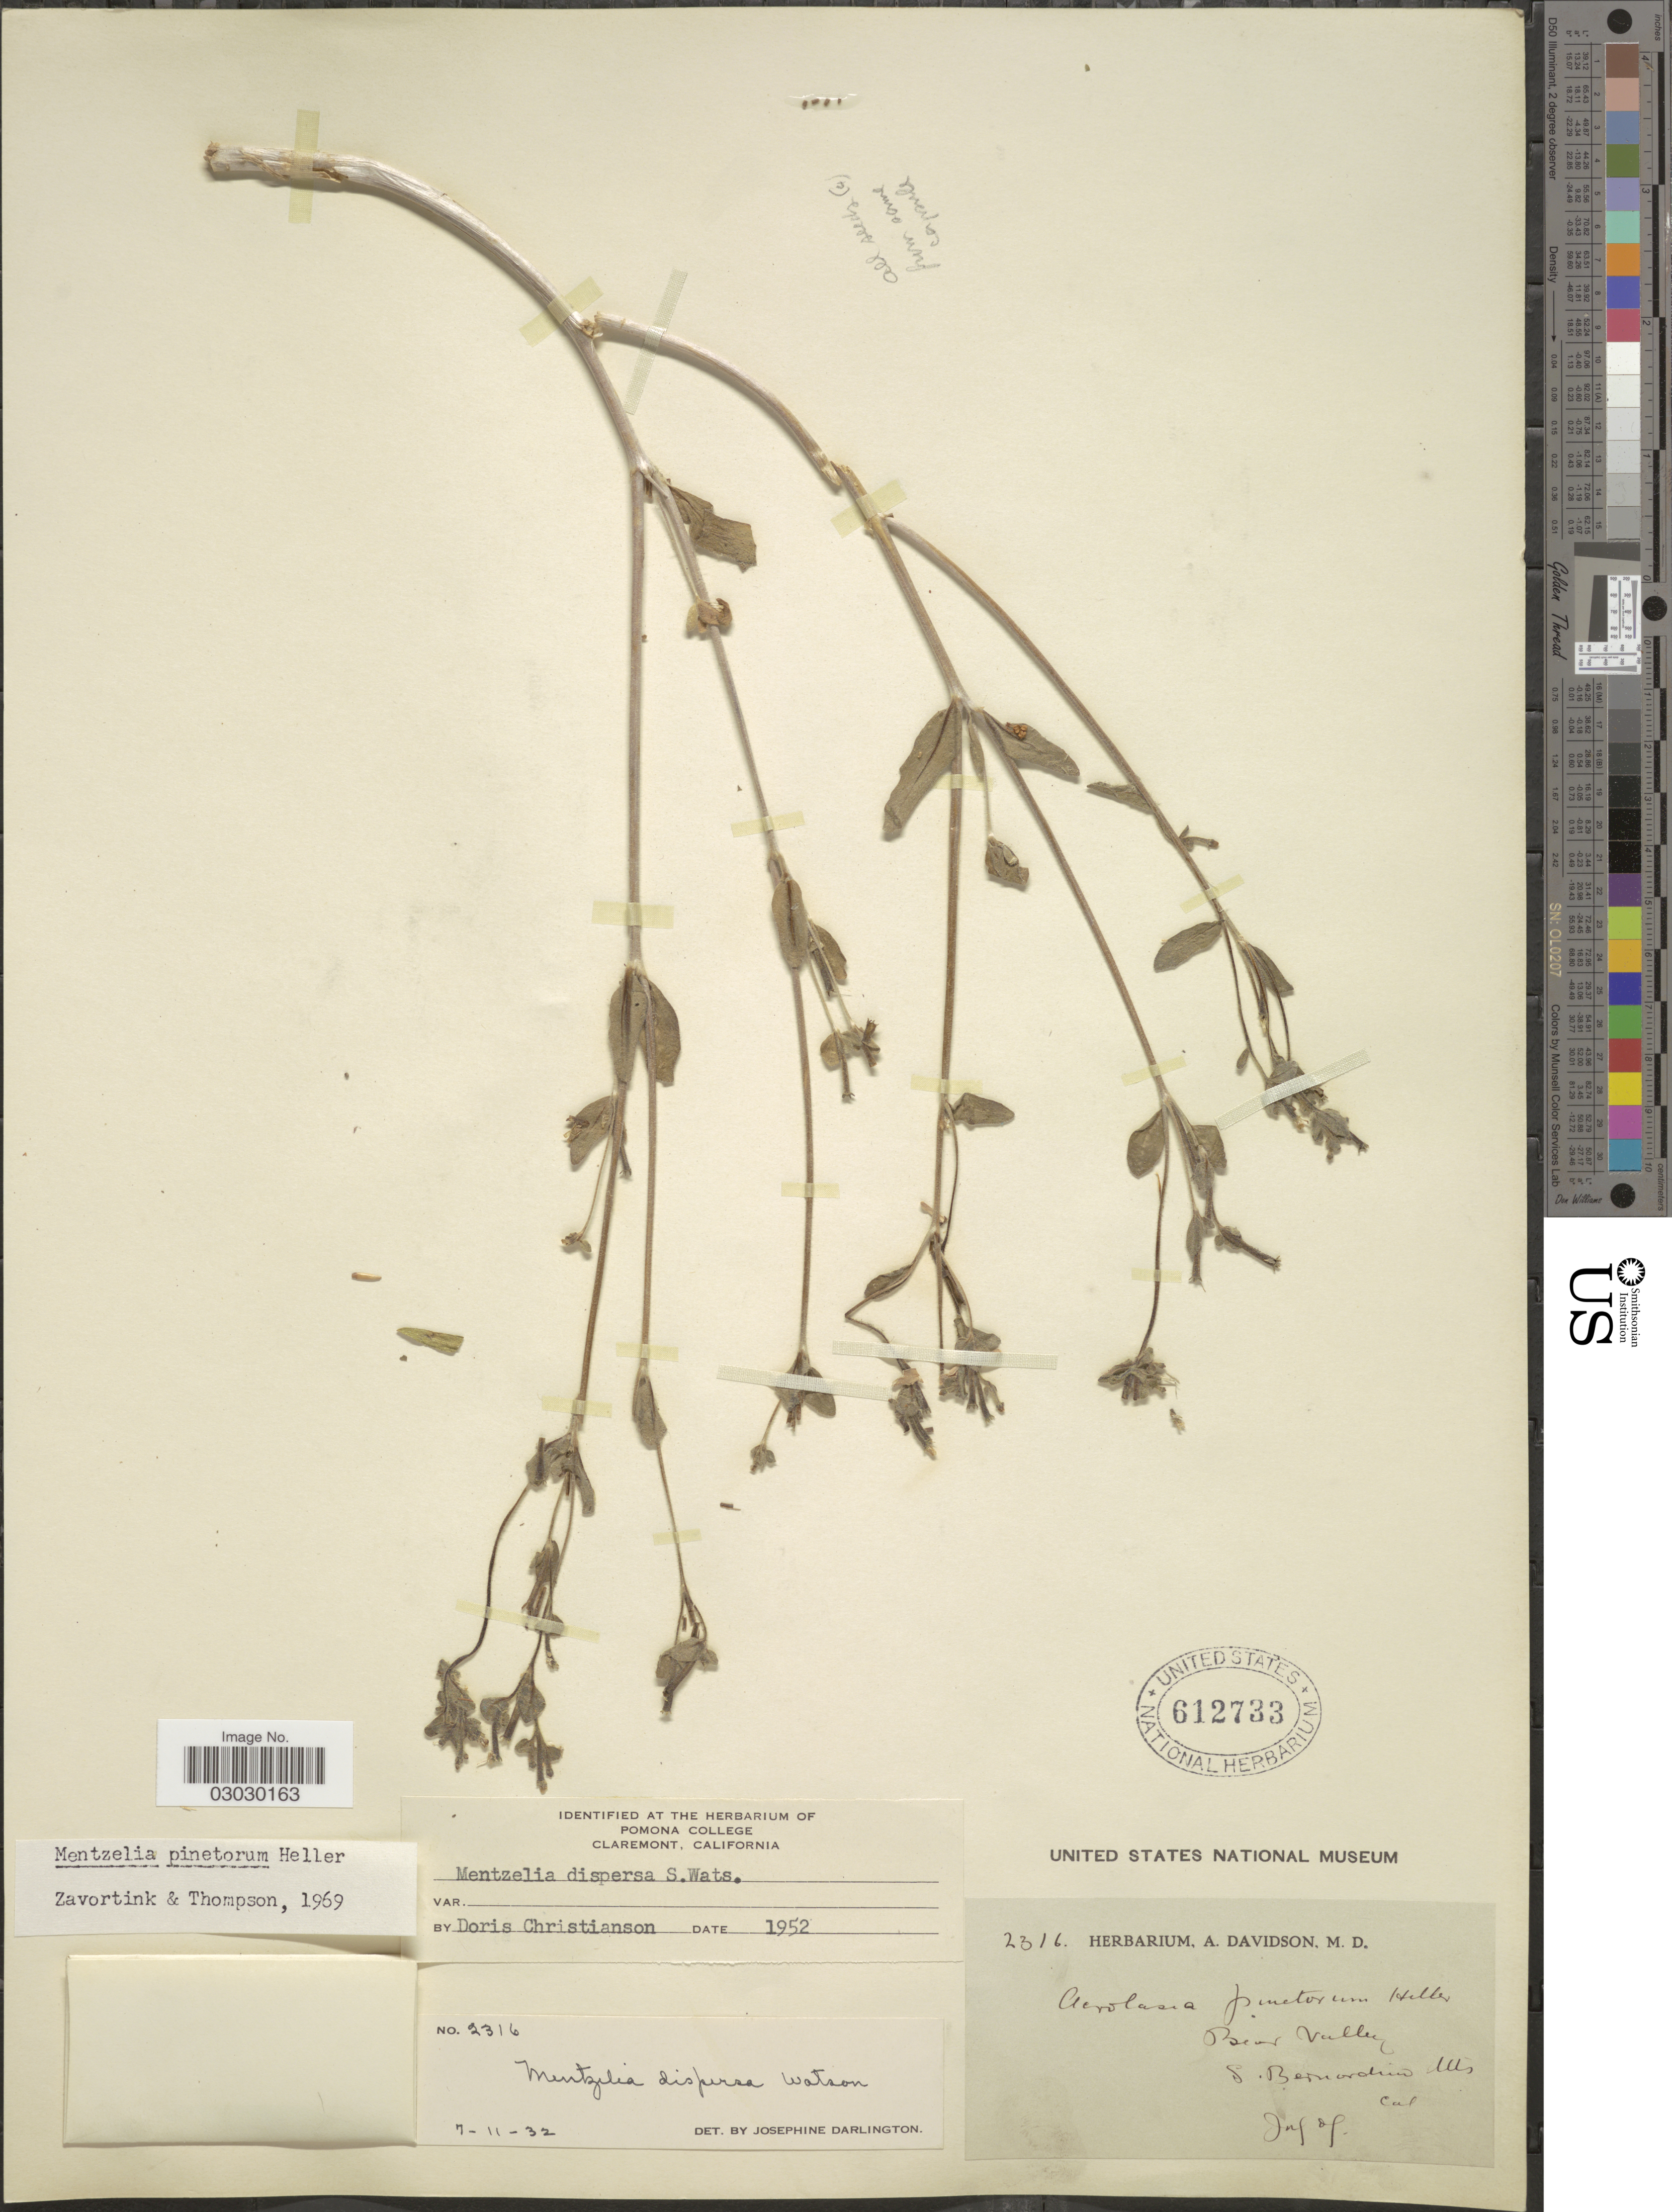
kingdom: Plantae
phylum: Tracheophyta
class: Magnoliopsida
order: Cornales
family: Loasaceae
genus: Mentzelia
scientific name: Mentzelia pinetorum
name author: A. Heller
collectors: ex herb. A. Davidson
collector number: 2316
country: United States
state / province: California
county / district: San Bernardino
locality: Bear Valley, S. Bernardino Mts.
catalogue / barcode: US 612733